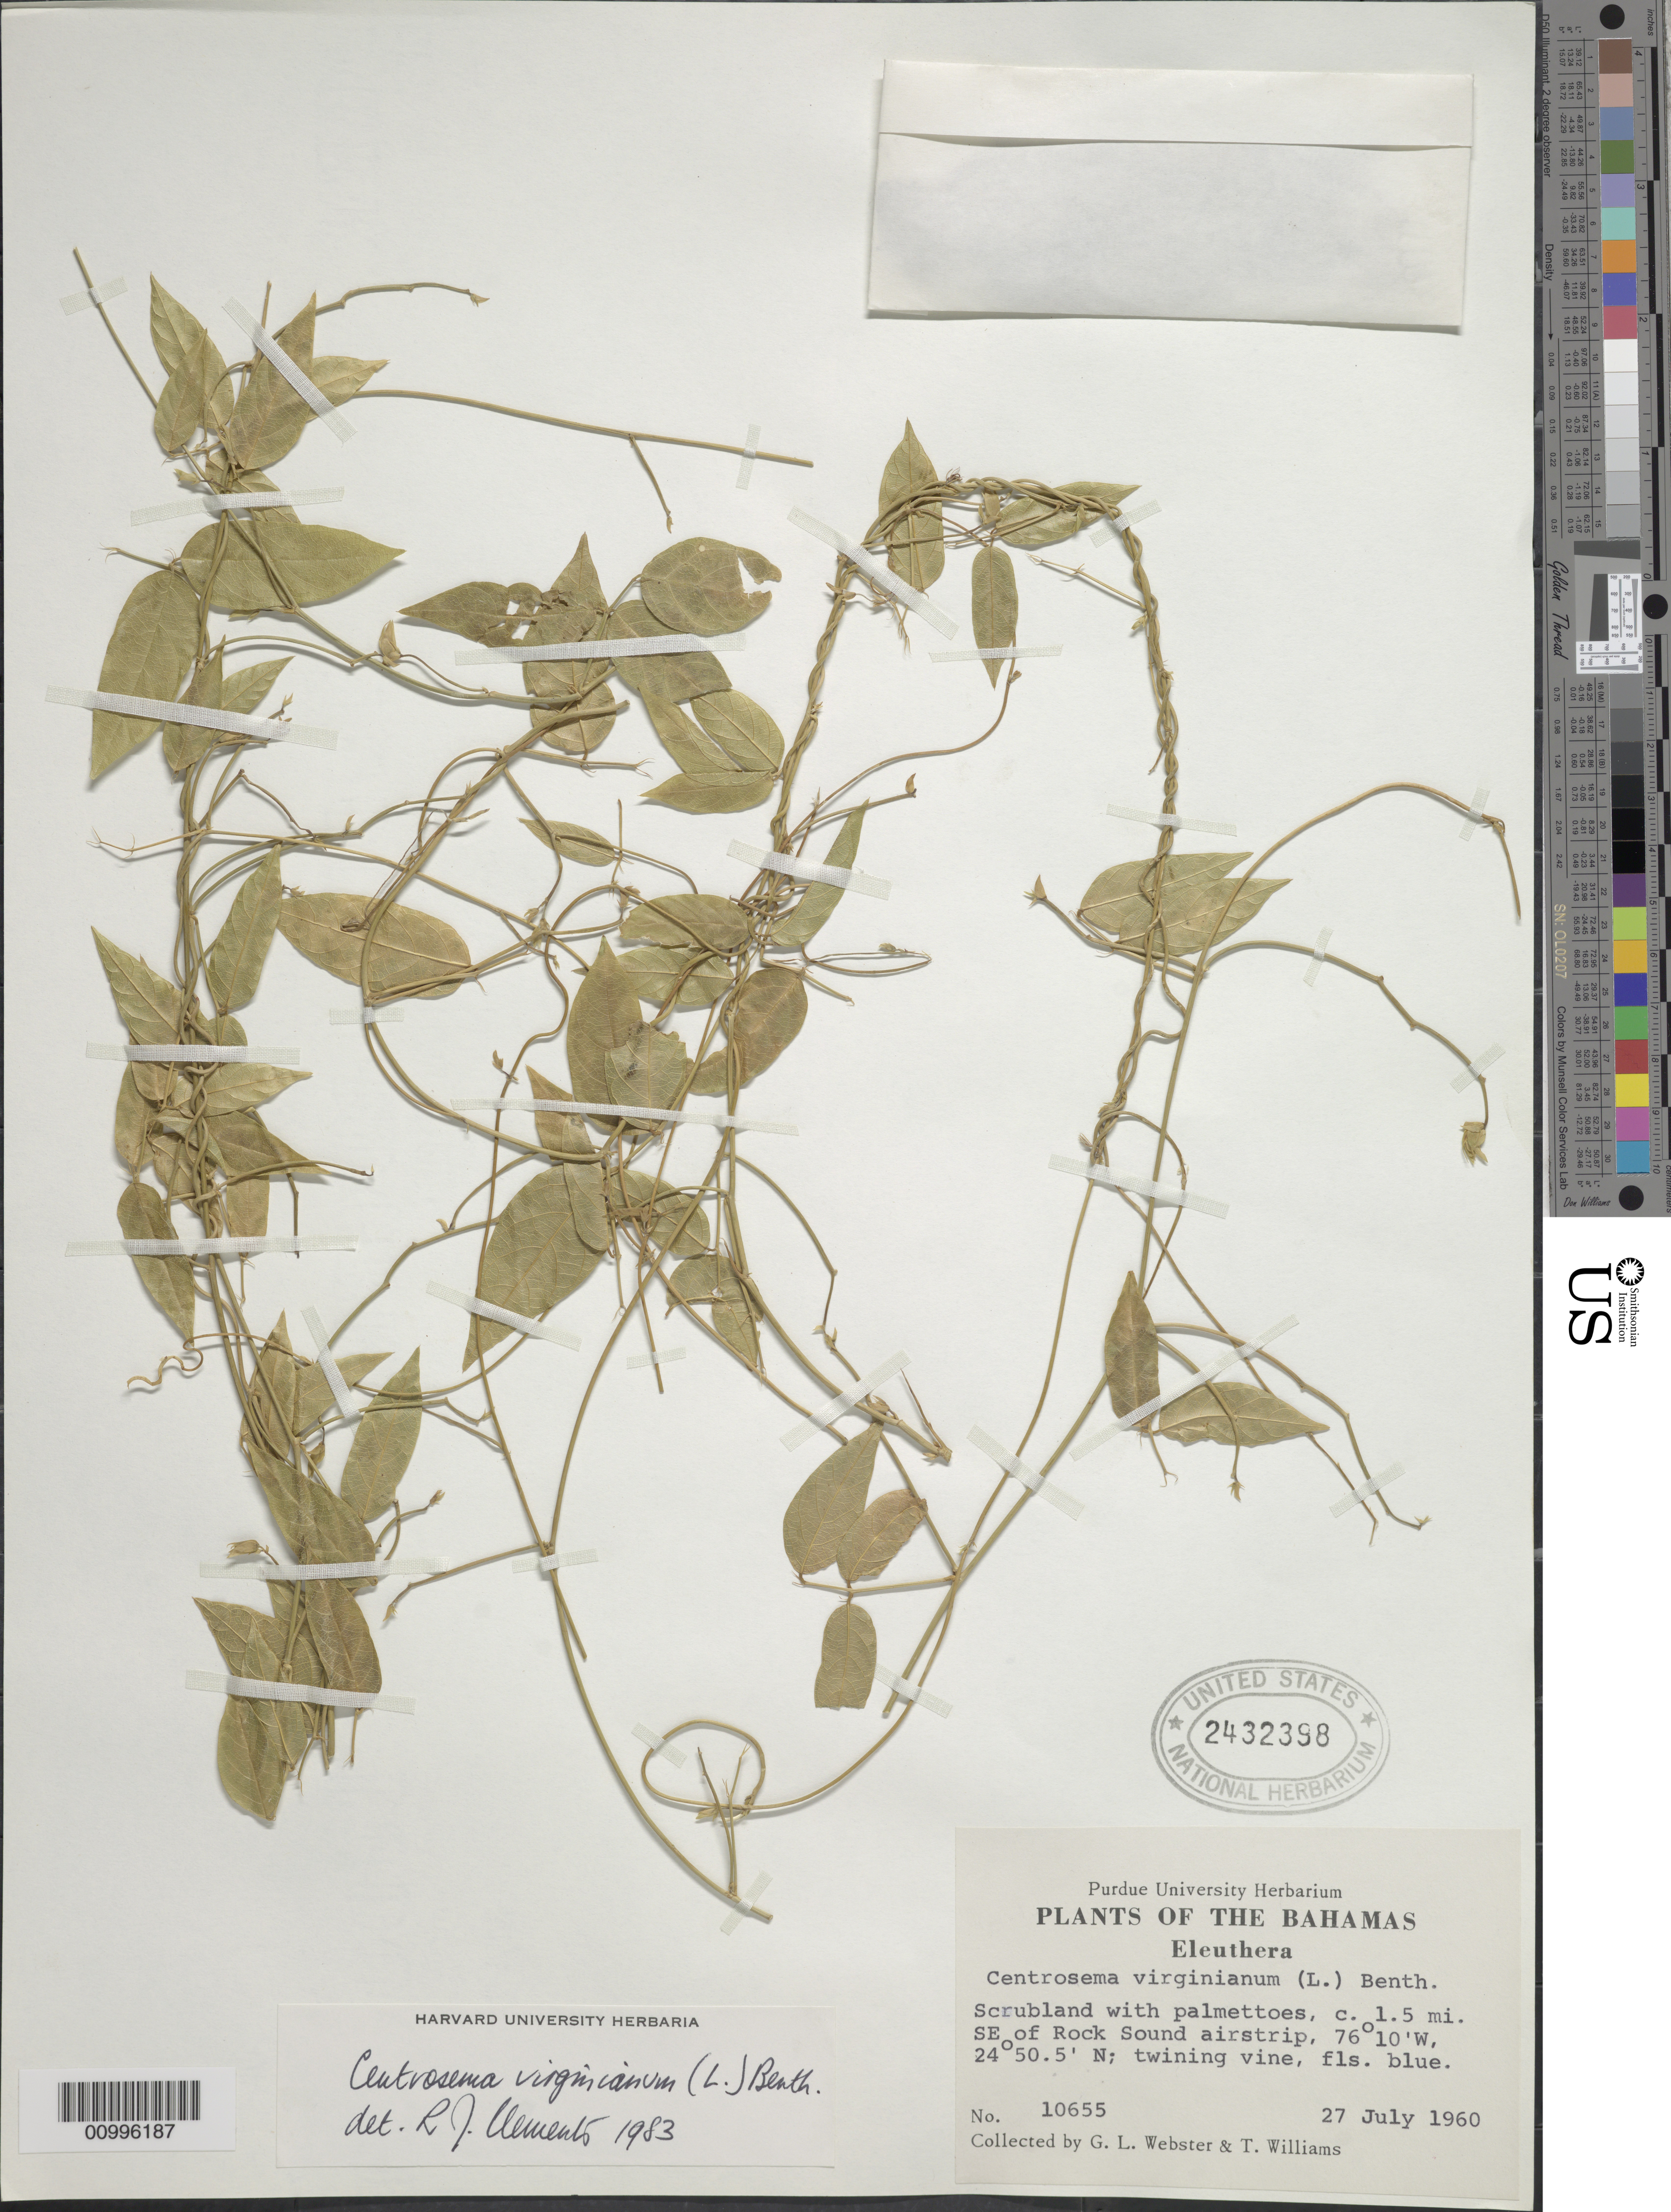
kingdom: Plantae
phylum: Tracheophyta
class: Magnoliopsida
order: Fabales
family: Fabaceae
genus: Centrosema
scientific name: Centrosema virginianum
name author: (L.) Benth.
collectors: G. L. Webster & T. Williams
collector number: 10655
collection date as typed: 27 Jul 1960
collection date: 1960-07-27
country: Bahamas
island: Eleuthera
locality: Scrubland with palmenttoes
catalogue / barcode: US 2432398